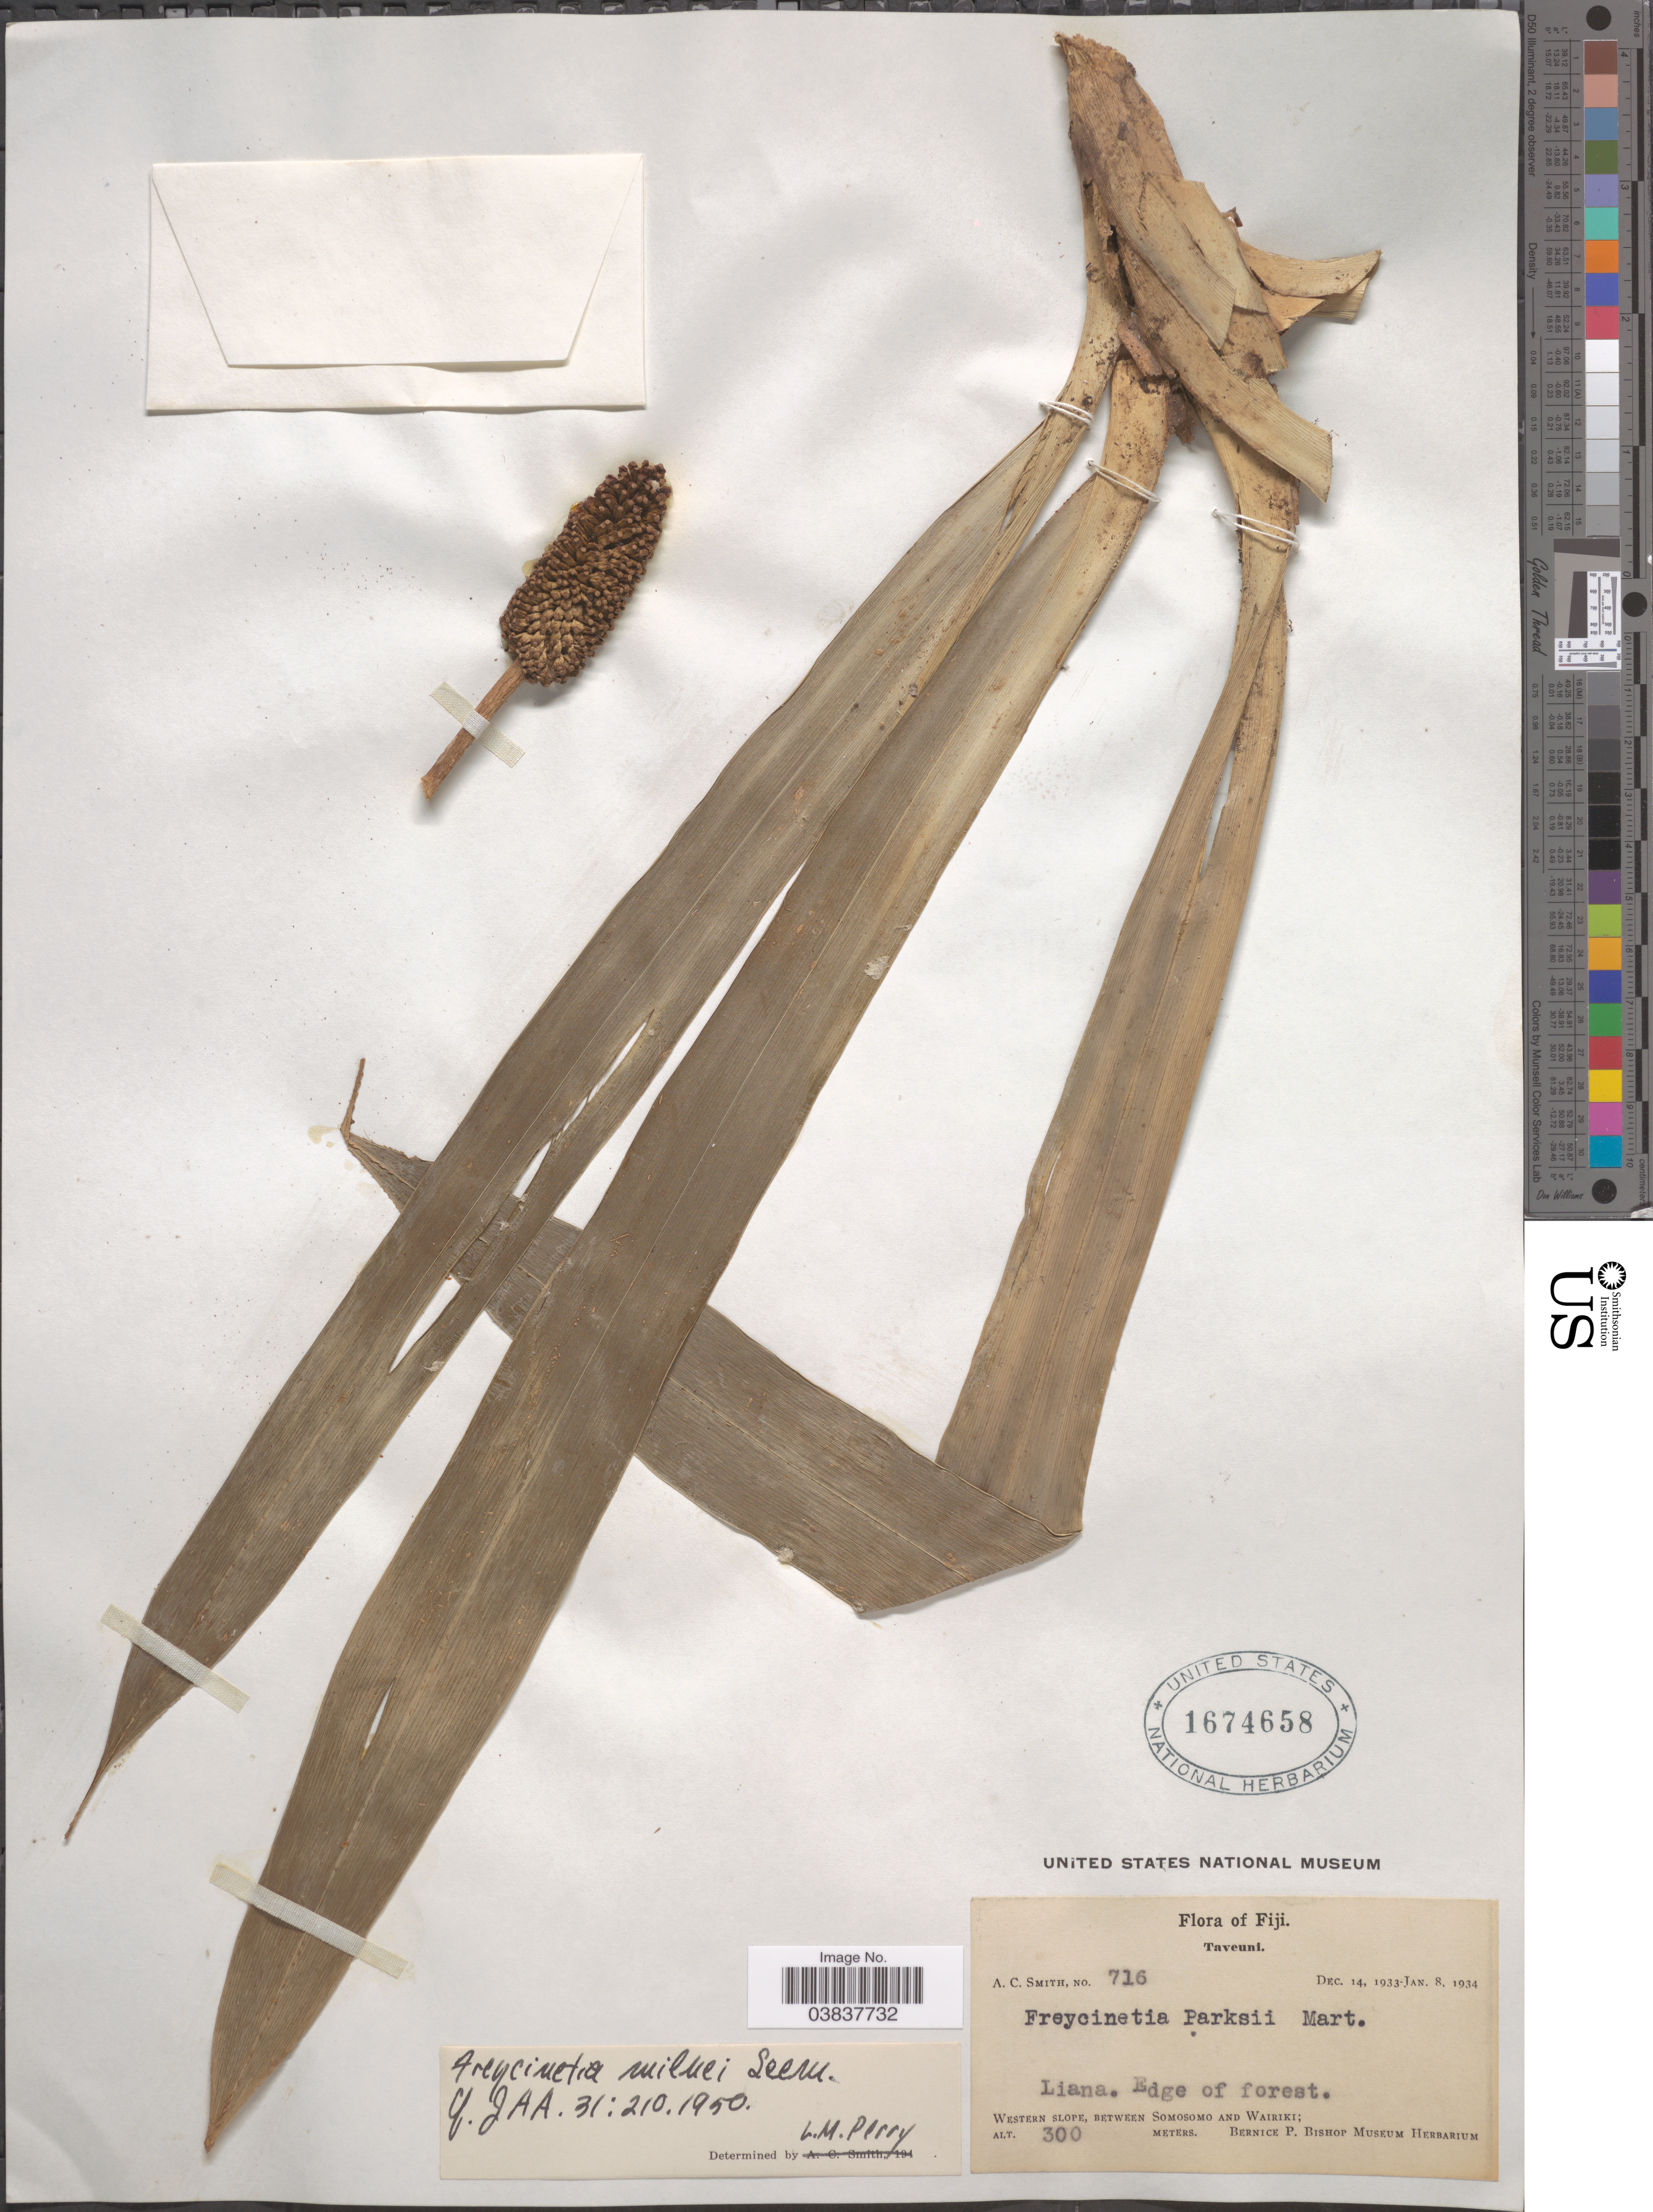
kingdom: Plantae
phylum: Tracheophyta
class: Liliopsida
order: Pandanales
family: Pandanaceae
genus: Freycinetia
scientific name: Freycinetia milnei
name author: Seem.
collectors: A. C. Smith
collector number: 716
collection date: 1934-12-14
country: Fiji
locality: Taveuni. Western slope, between Somosomo and Wairiki.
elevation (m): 300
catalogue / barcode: US 1674658